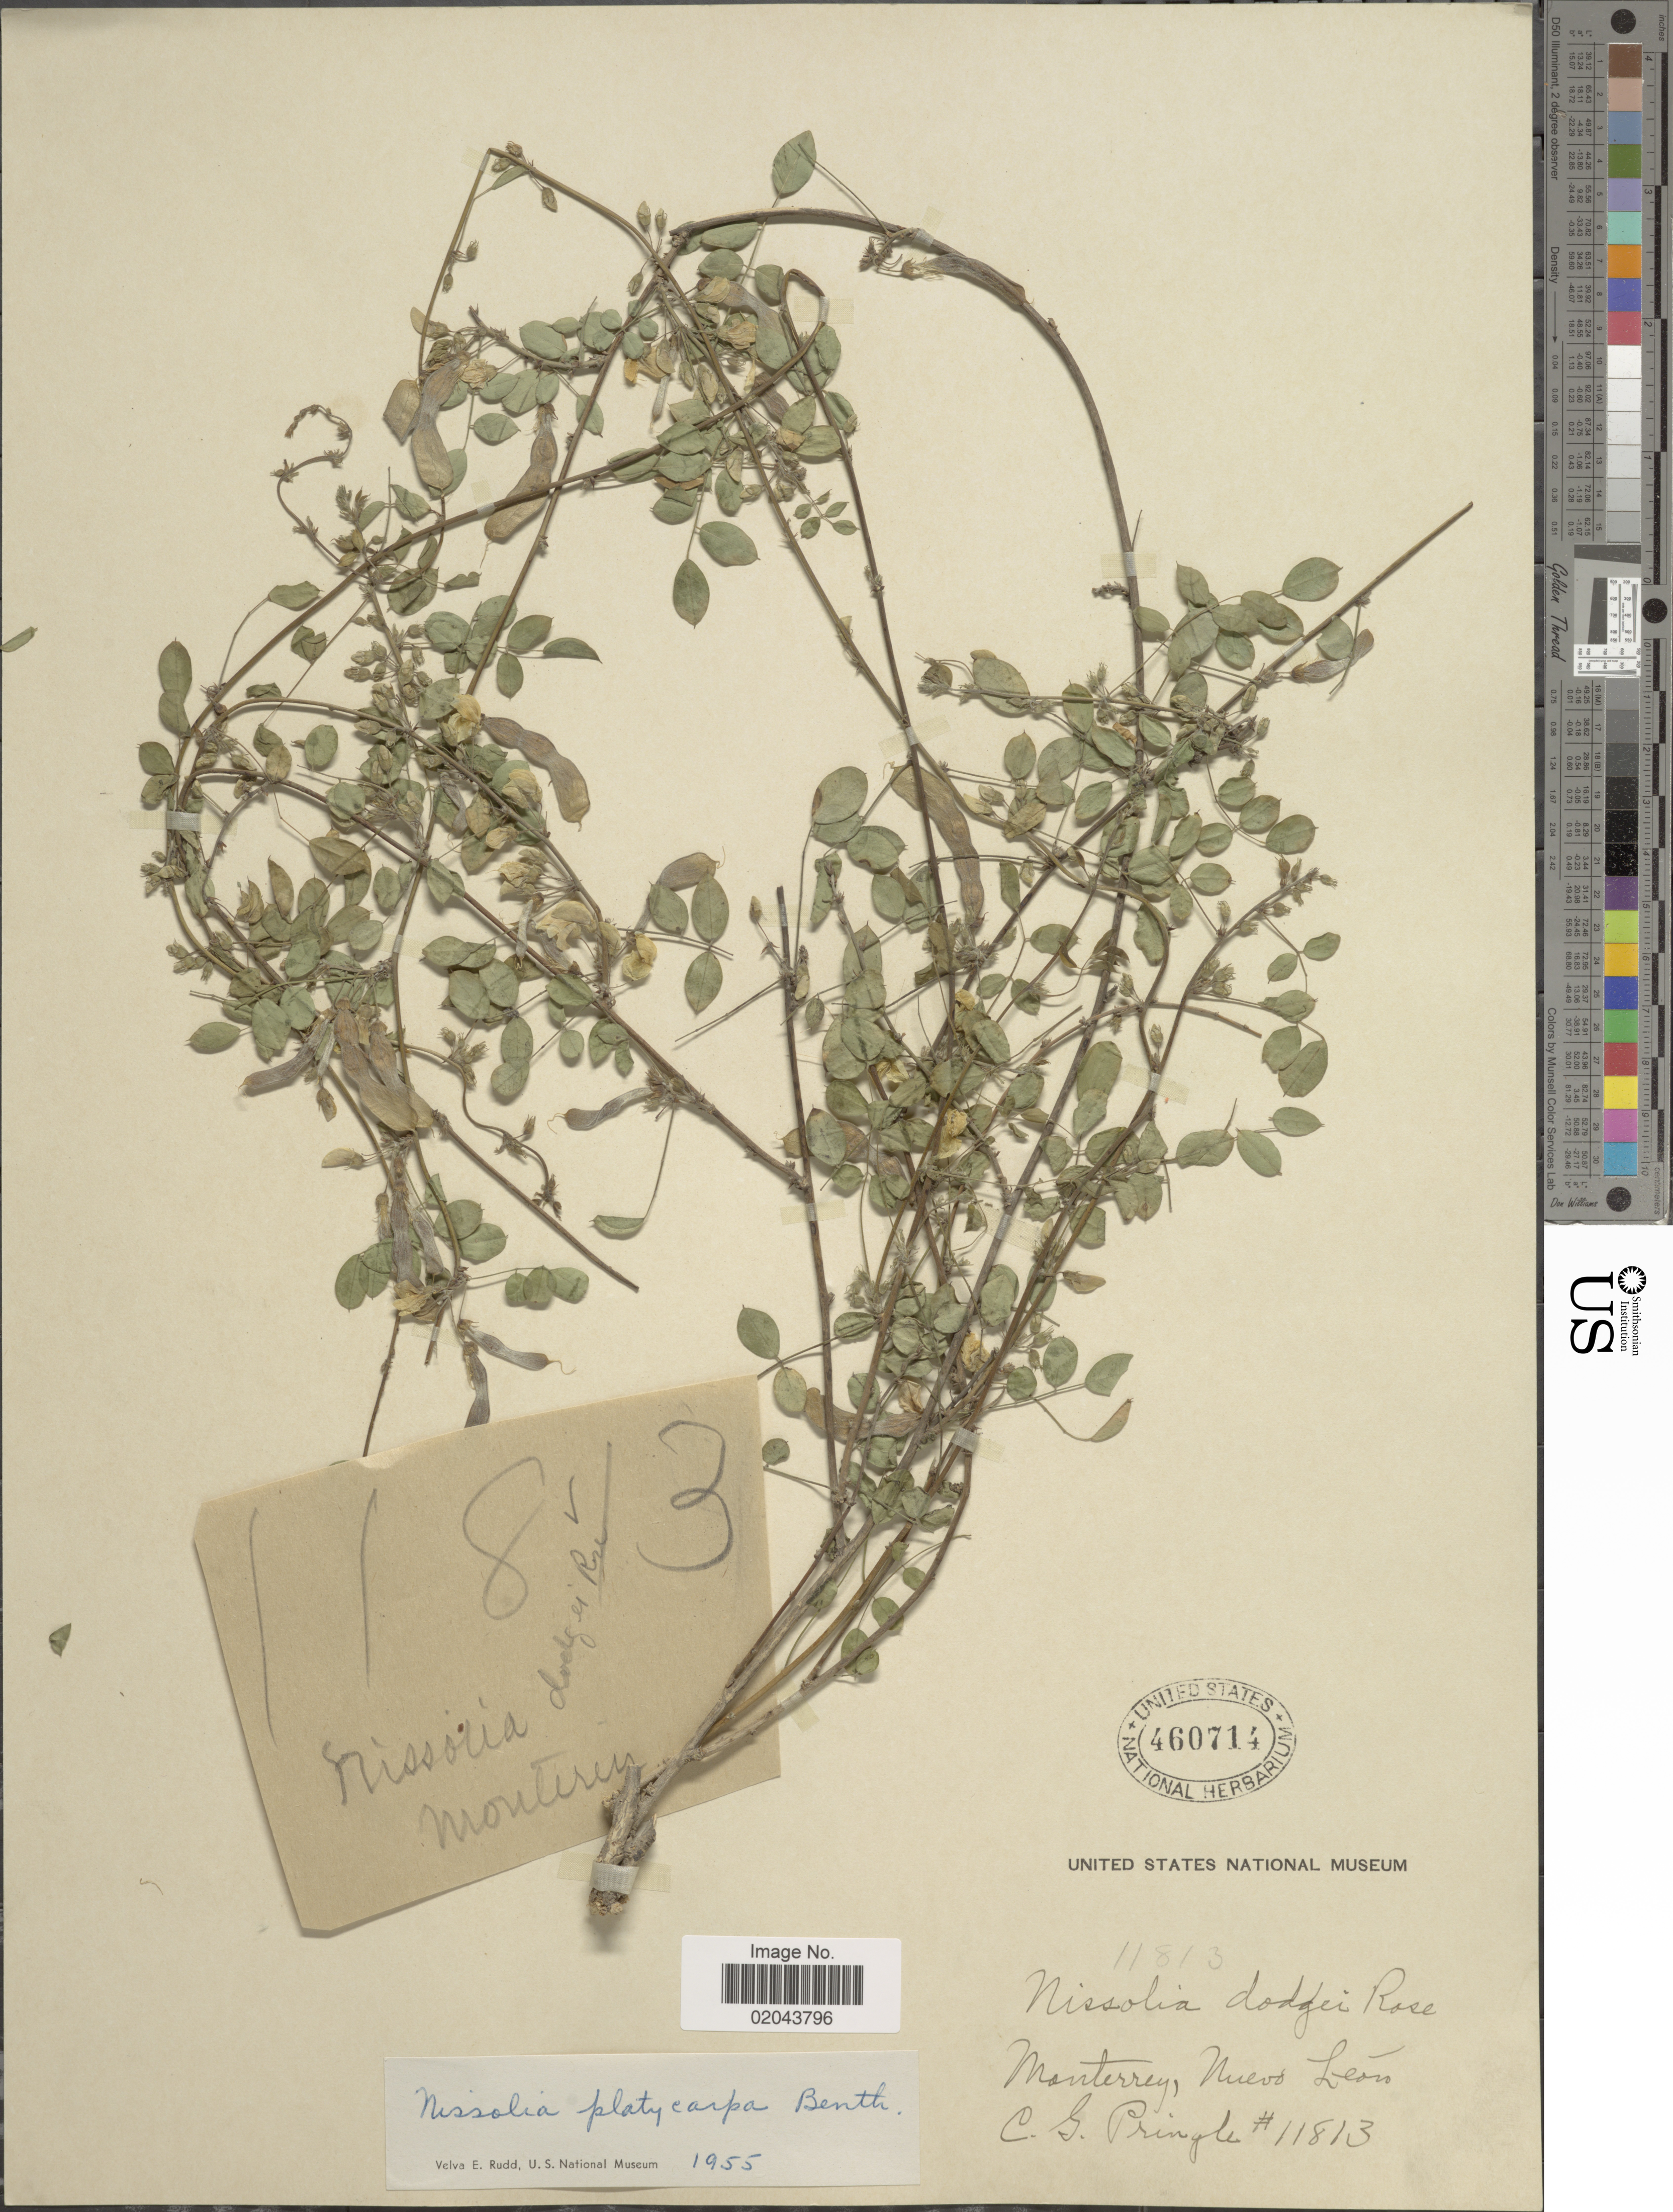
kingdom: Plantae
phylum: Tracheophyta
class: Magnoliopsida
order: Fabales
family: Fabaceae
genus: Nissolia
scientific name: Nissolia platycarpa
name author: Benth.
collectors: C. G. Pringle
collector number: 11813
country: Mexico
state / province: Nuevo León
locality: Monterrey.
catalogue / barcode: US 460714